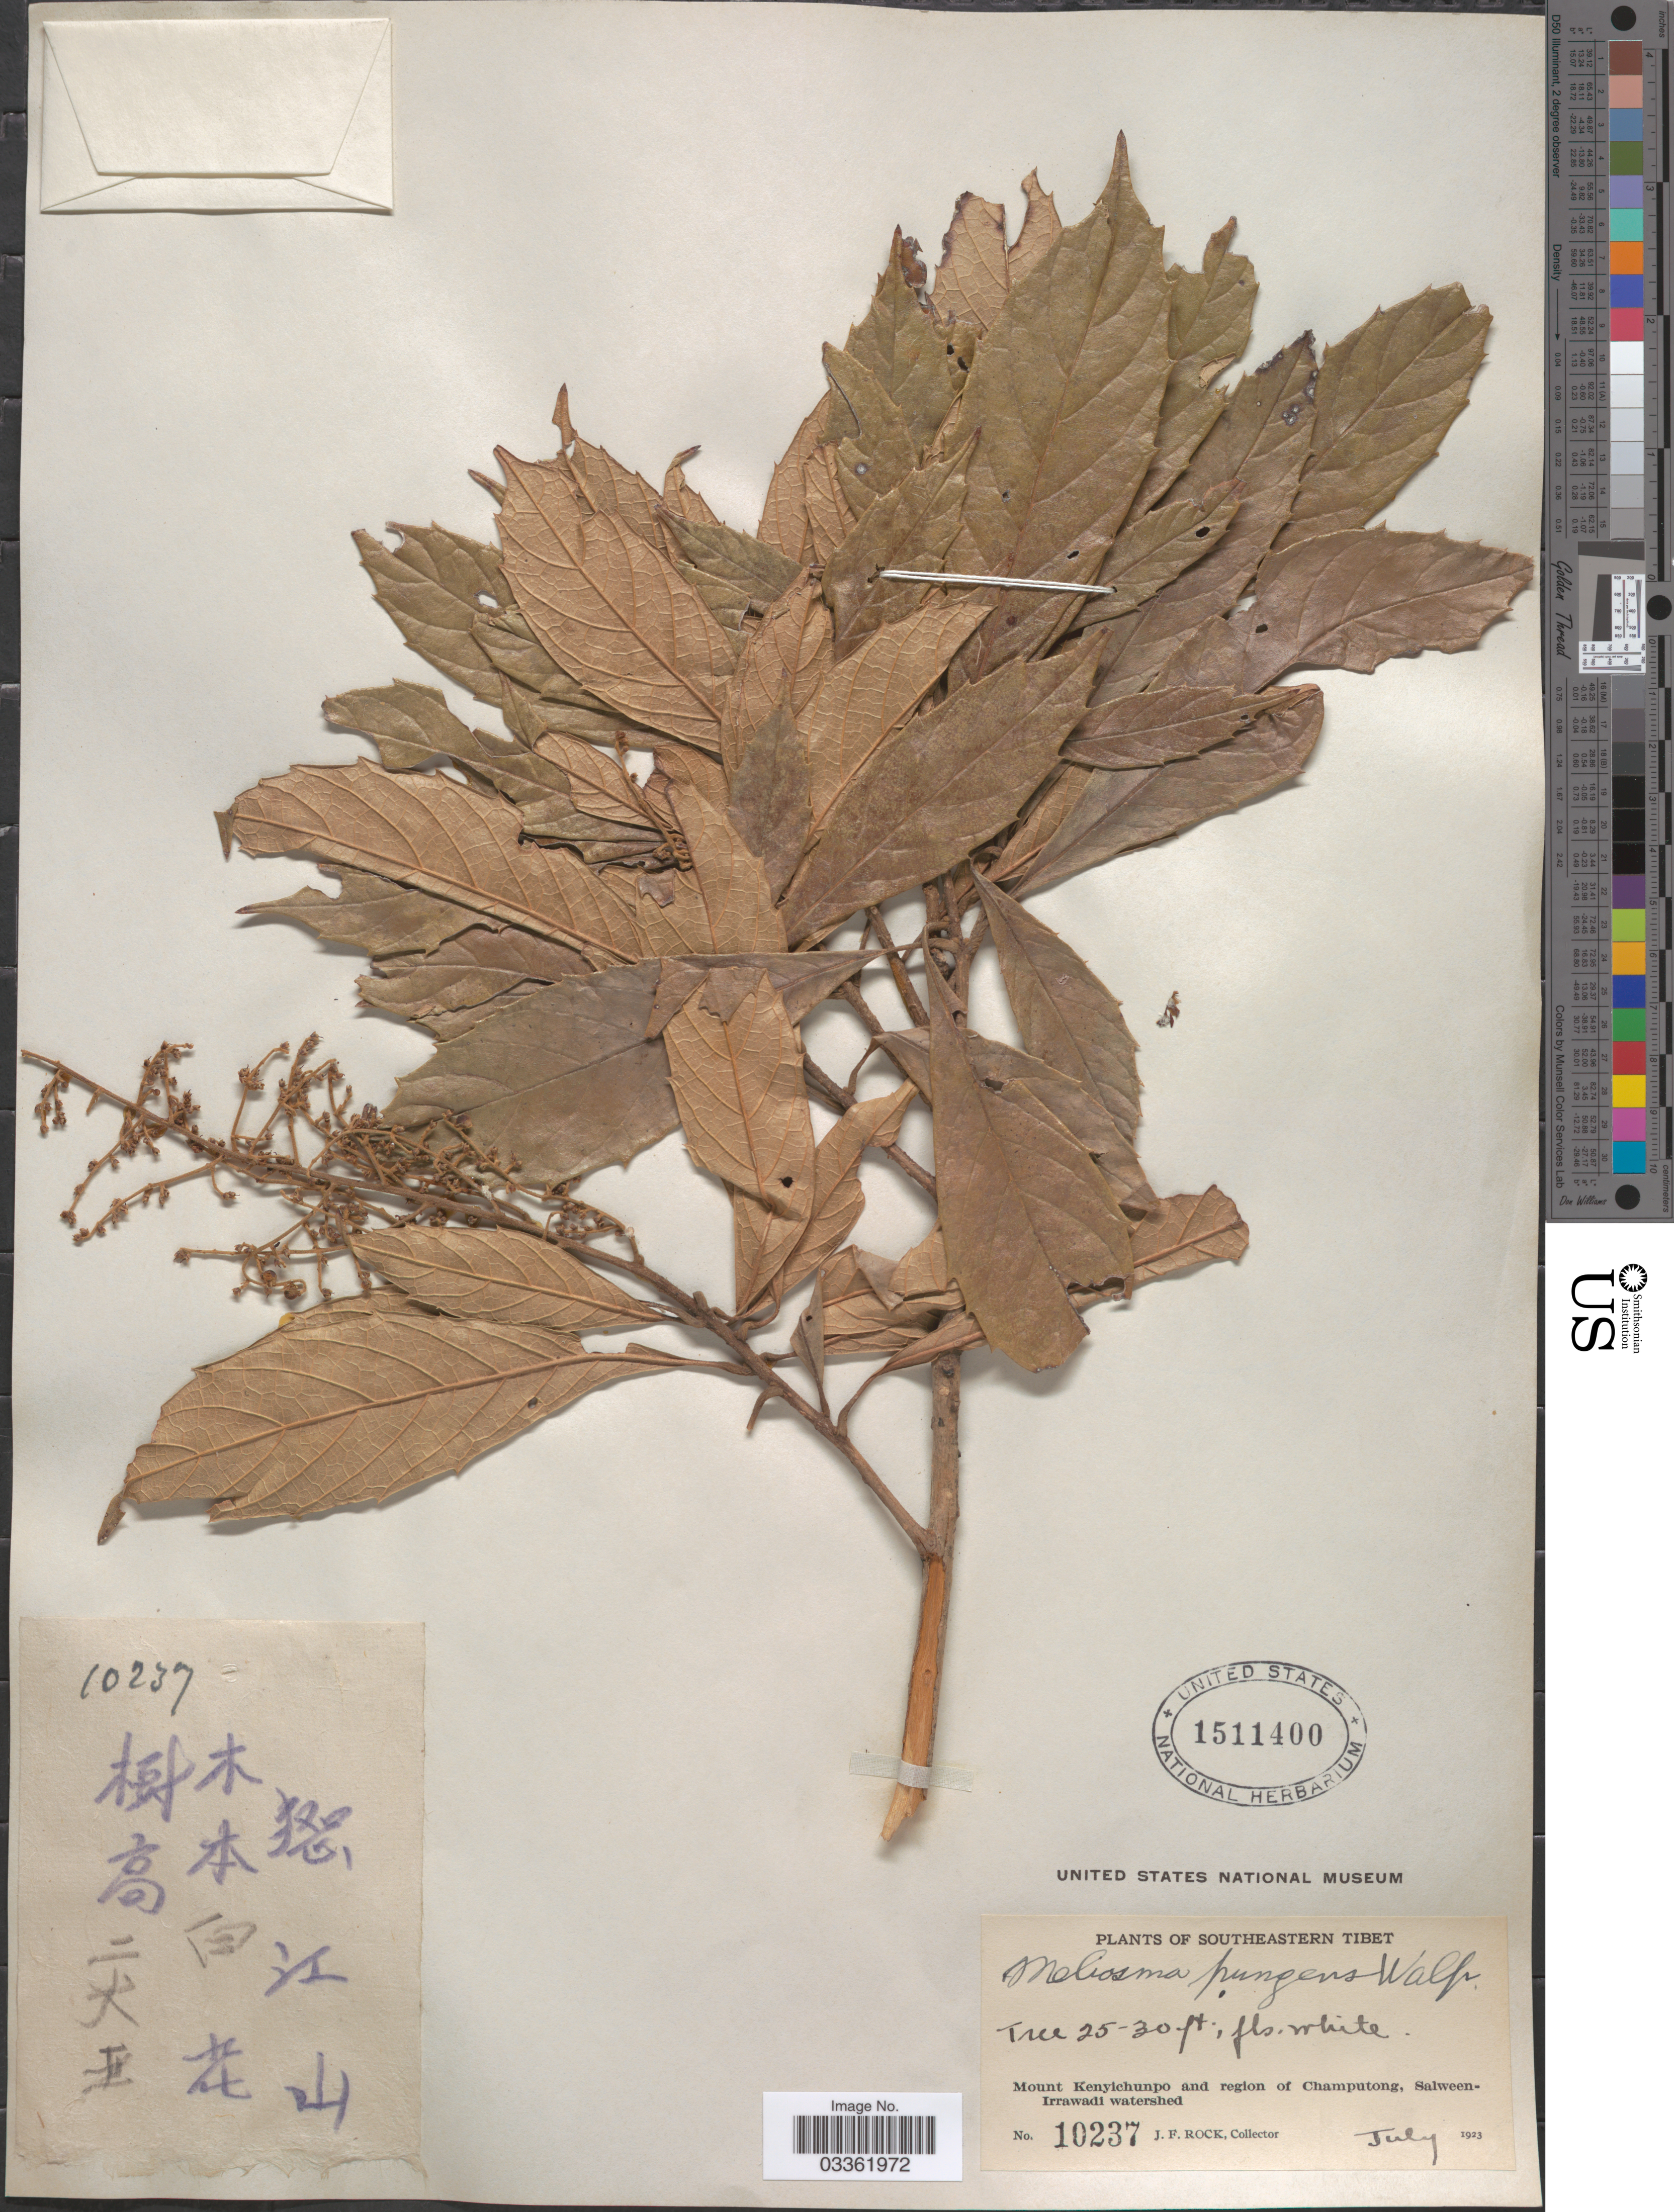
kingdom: Plantae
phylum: Tracheophyta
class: Magnoliopsida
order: Proteales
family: Sabiaceae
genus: Meliosma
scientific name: Meliosma yunnanensis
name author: Franch.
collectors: J. Rock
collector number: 10237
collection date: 1923-07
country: China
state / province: Xizang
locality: Southeastern Tibet, Mount Kenyichunpo and region of Champuting, Salween-Irrawadi watershed.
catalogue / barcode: US 1511400